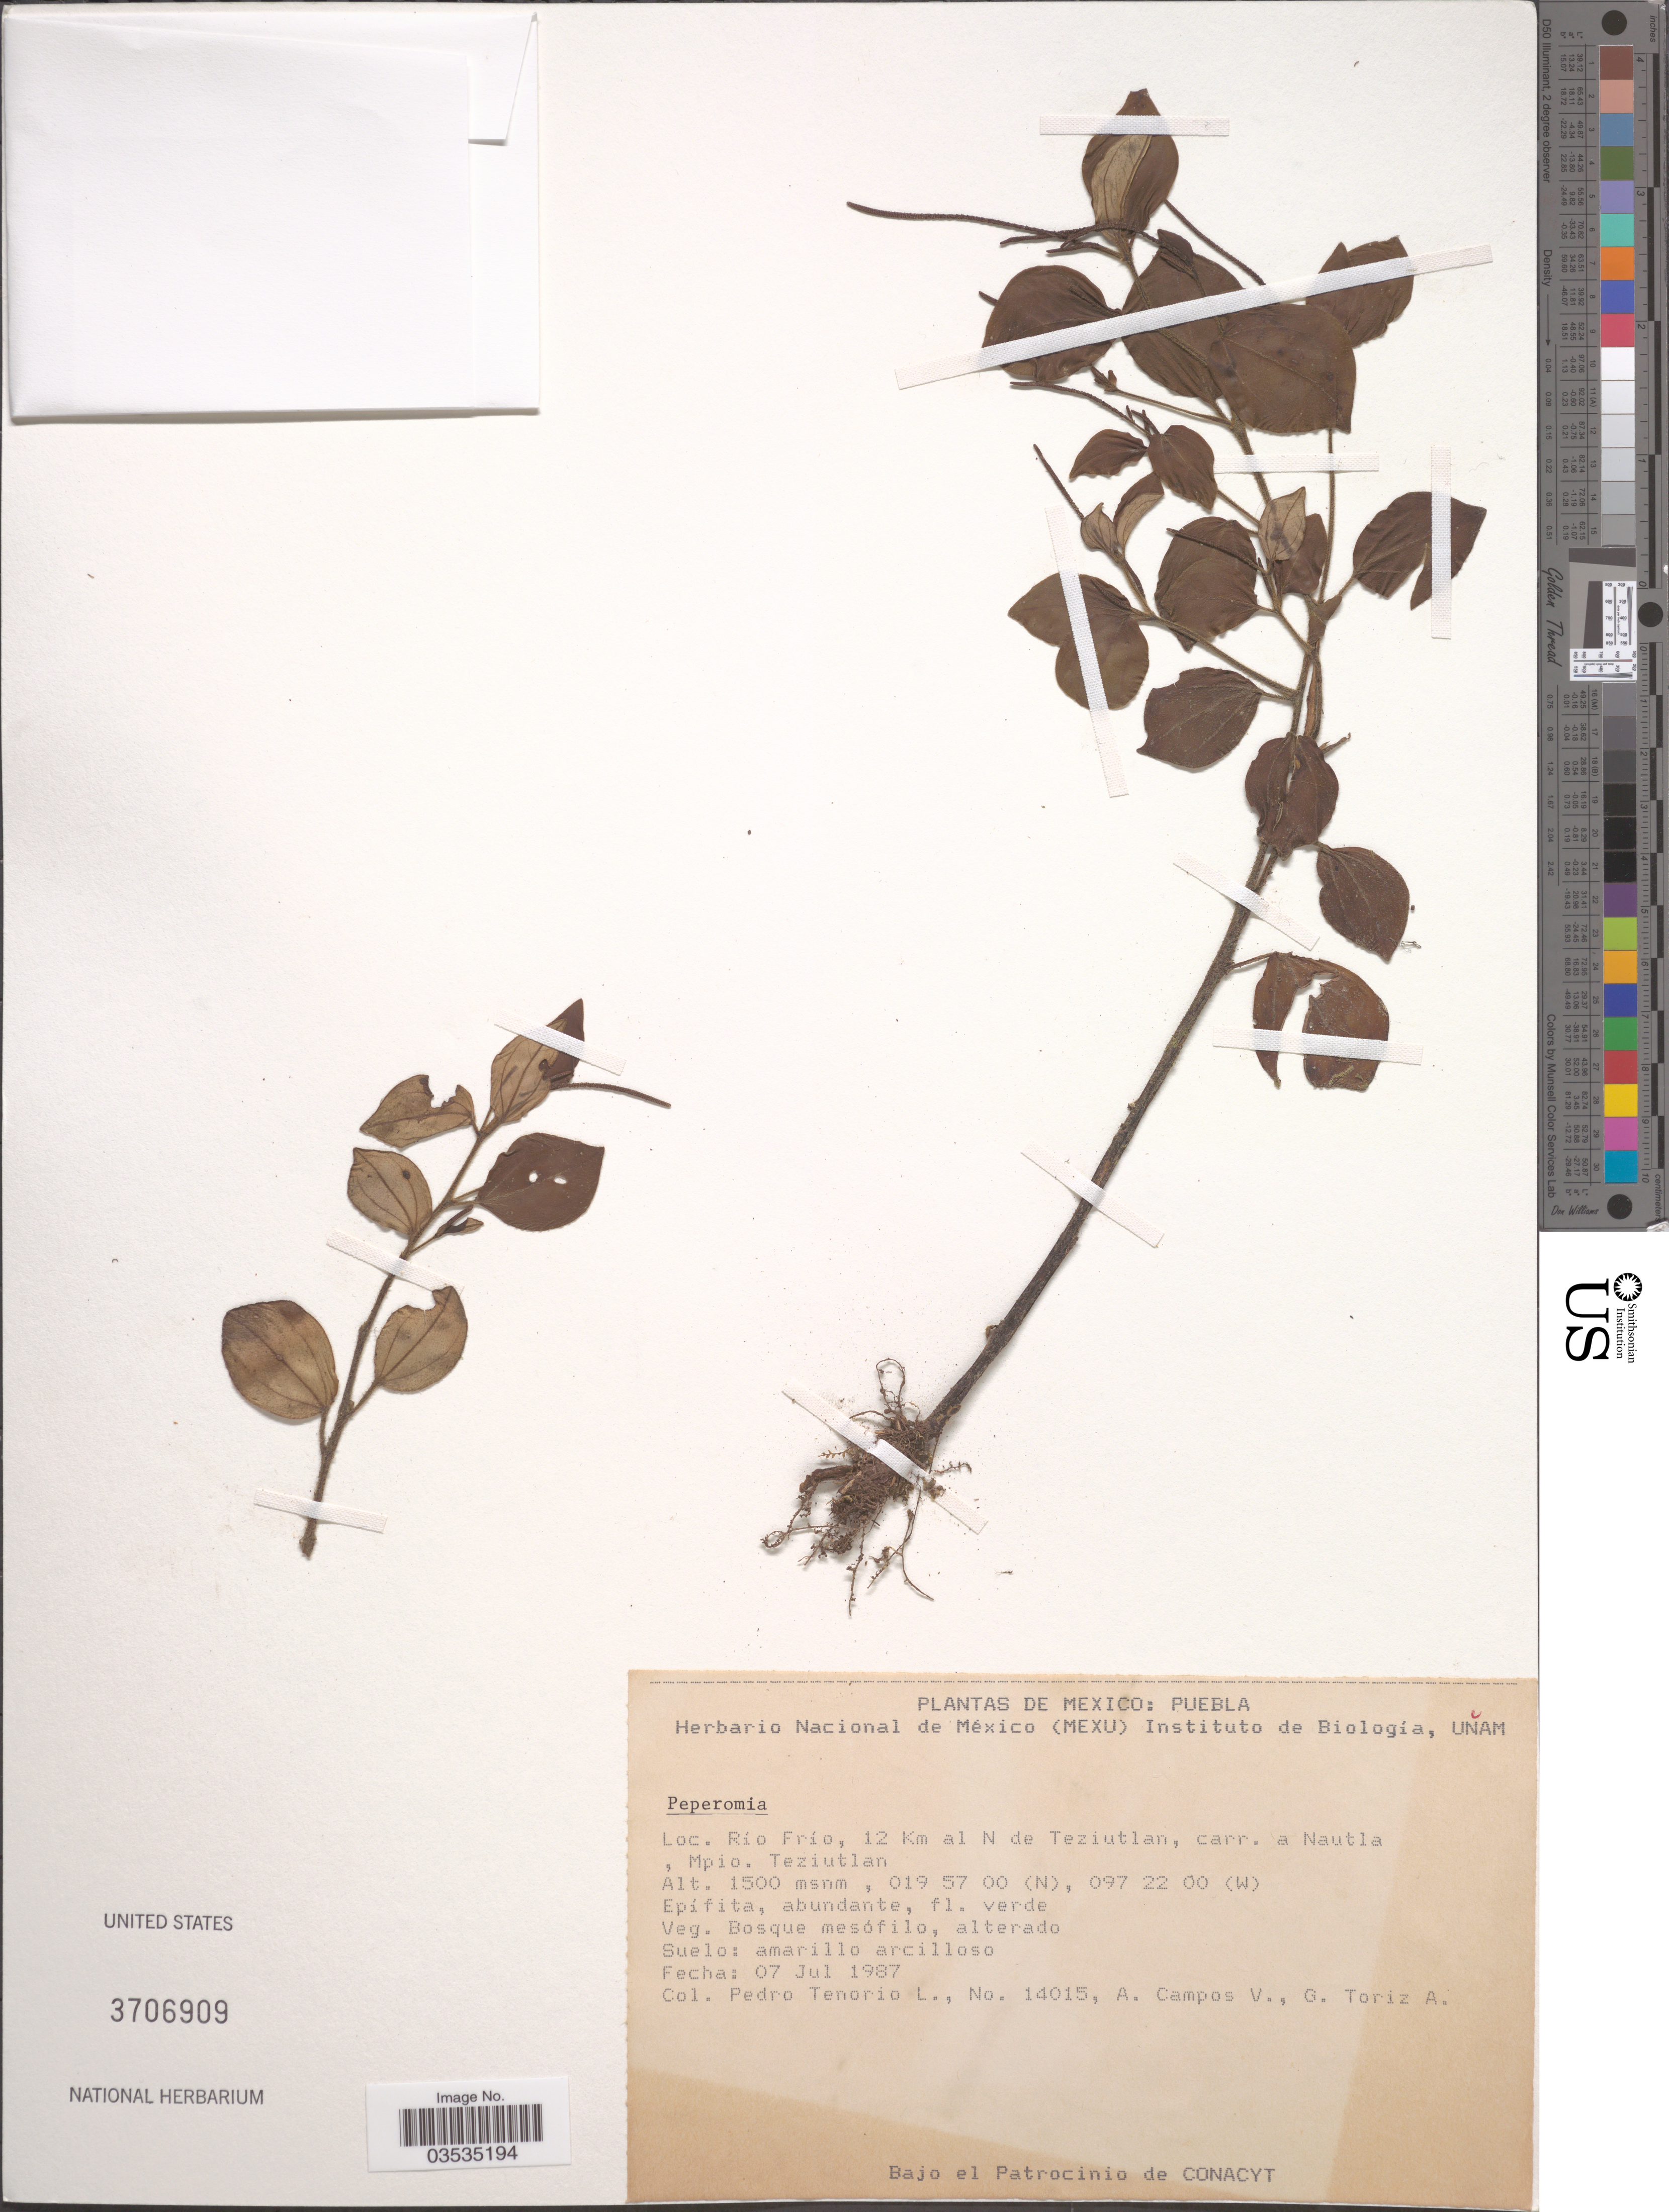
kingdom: Plantae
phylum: Tracheophyta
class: Magnoliopsida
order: Piperales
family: Piperaceae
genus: Peperomia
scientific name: Peperomia subblanda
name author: C. DC.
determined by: Jiménez, José Estaban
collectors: P. Tenorio L., A. Campos V. & G. Toriz A.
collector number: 14015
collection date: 1987-07-07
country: Mexico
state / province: Puebla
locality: Río Frío, 12 Km al N de Teziutlan, carr. a Nautla, Mpio. Teziutlan.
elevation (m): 1500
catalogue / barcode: US 3706909